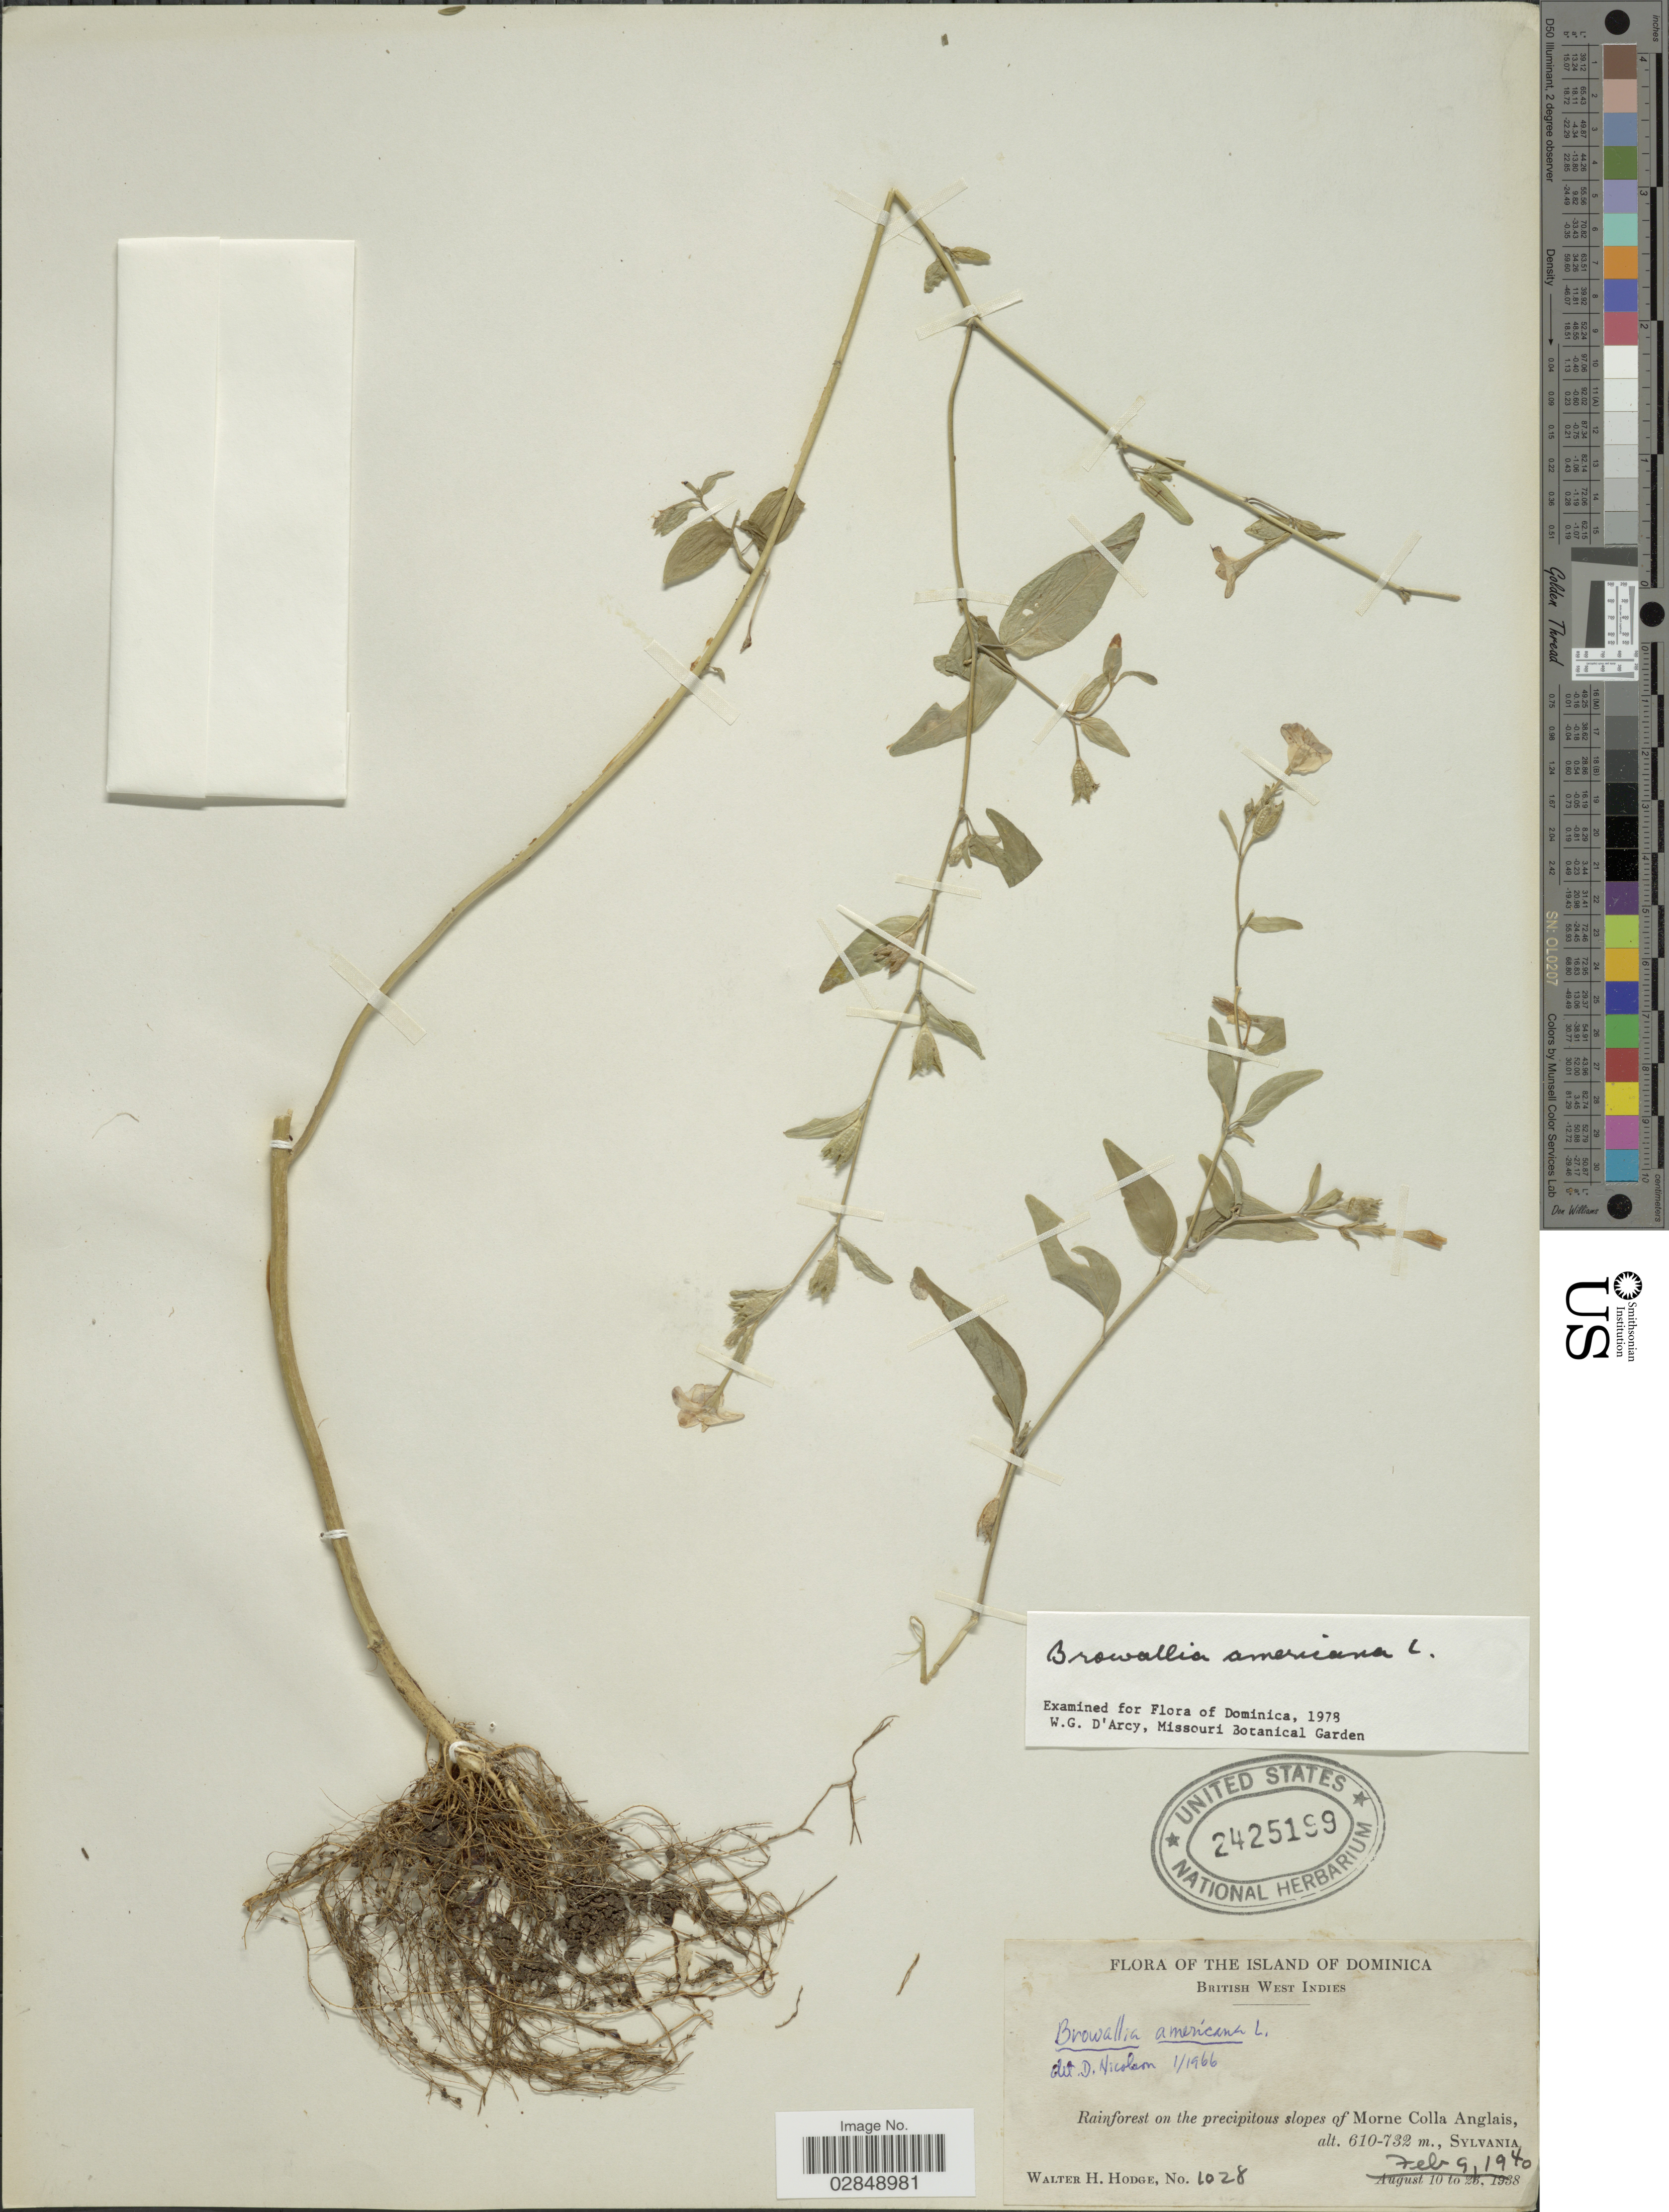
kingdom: Plantae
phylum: Tracheophyta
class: Magnoliopsida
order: Solanales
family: Solanaceae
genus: Browallia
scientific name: Browallia americana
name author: L.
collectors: W. Hodge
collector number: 1028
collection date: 1940-02-09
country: Dominica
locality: Island of Dominica. British West Indies. Rainforest on the precipitous slopes of Morne Colla Anglais, Sylvania..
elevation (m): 610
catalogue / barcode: US 2425199